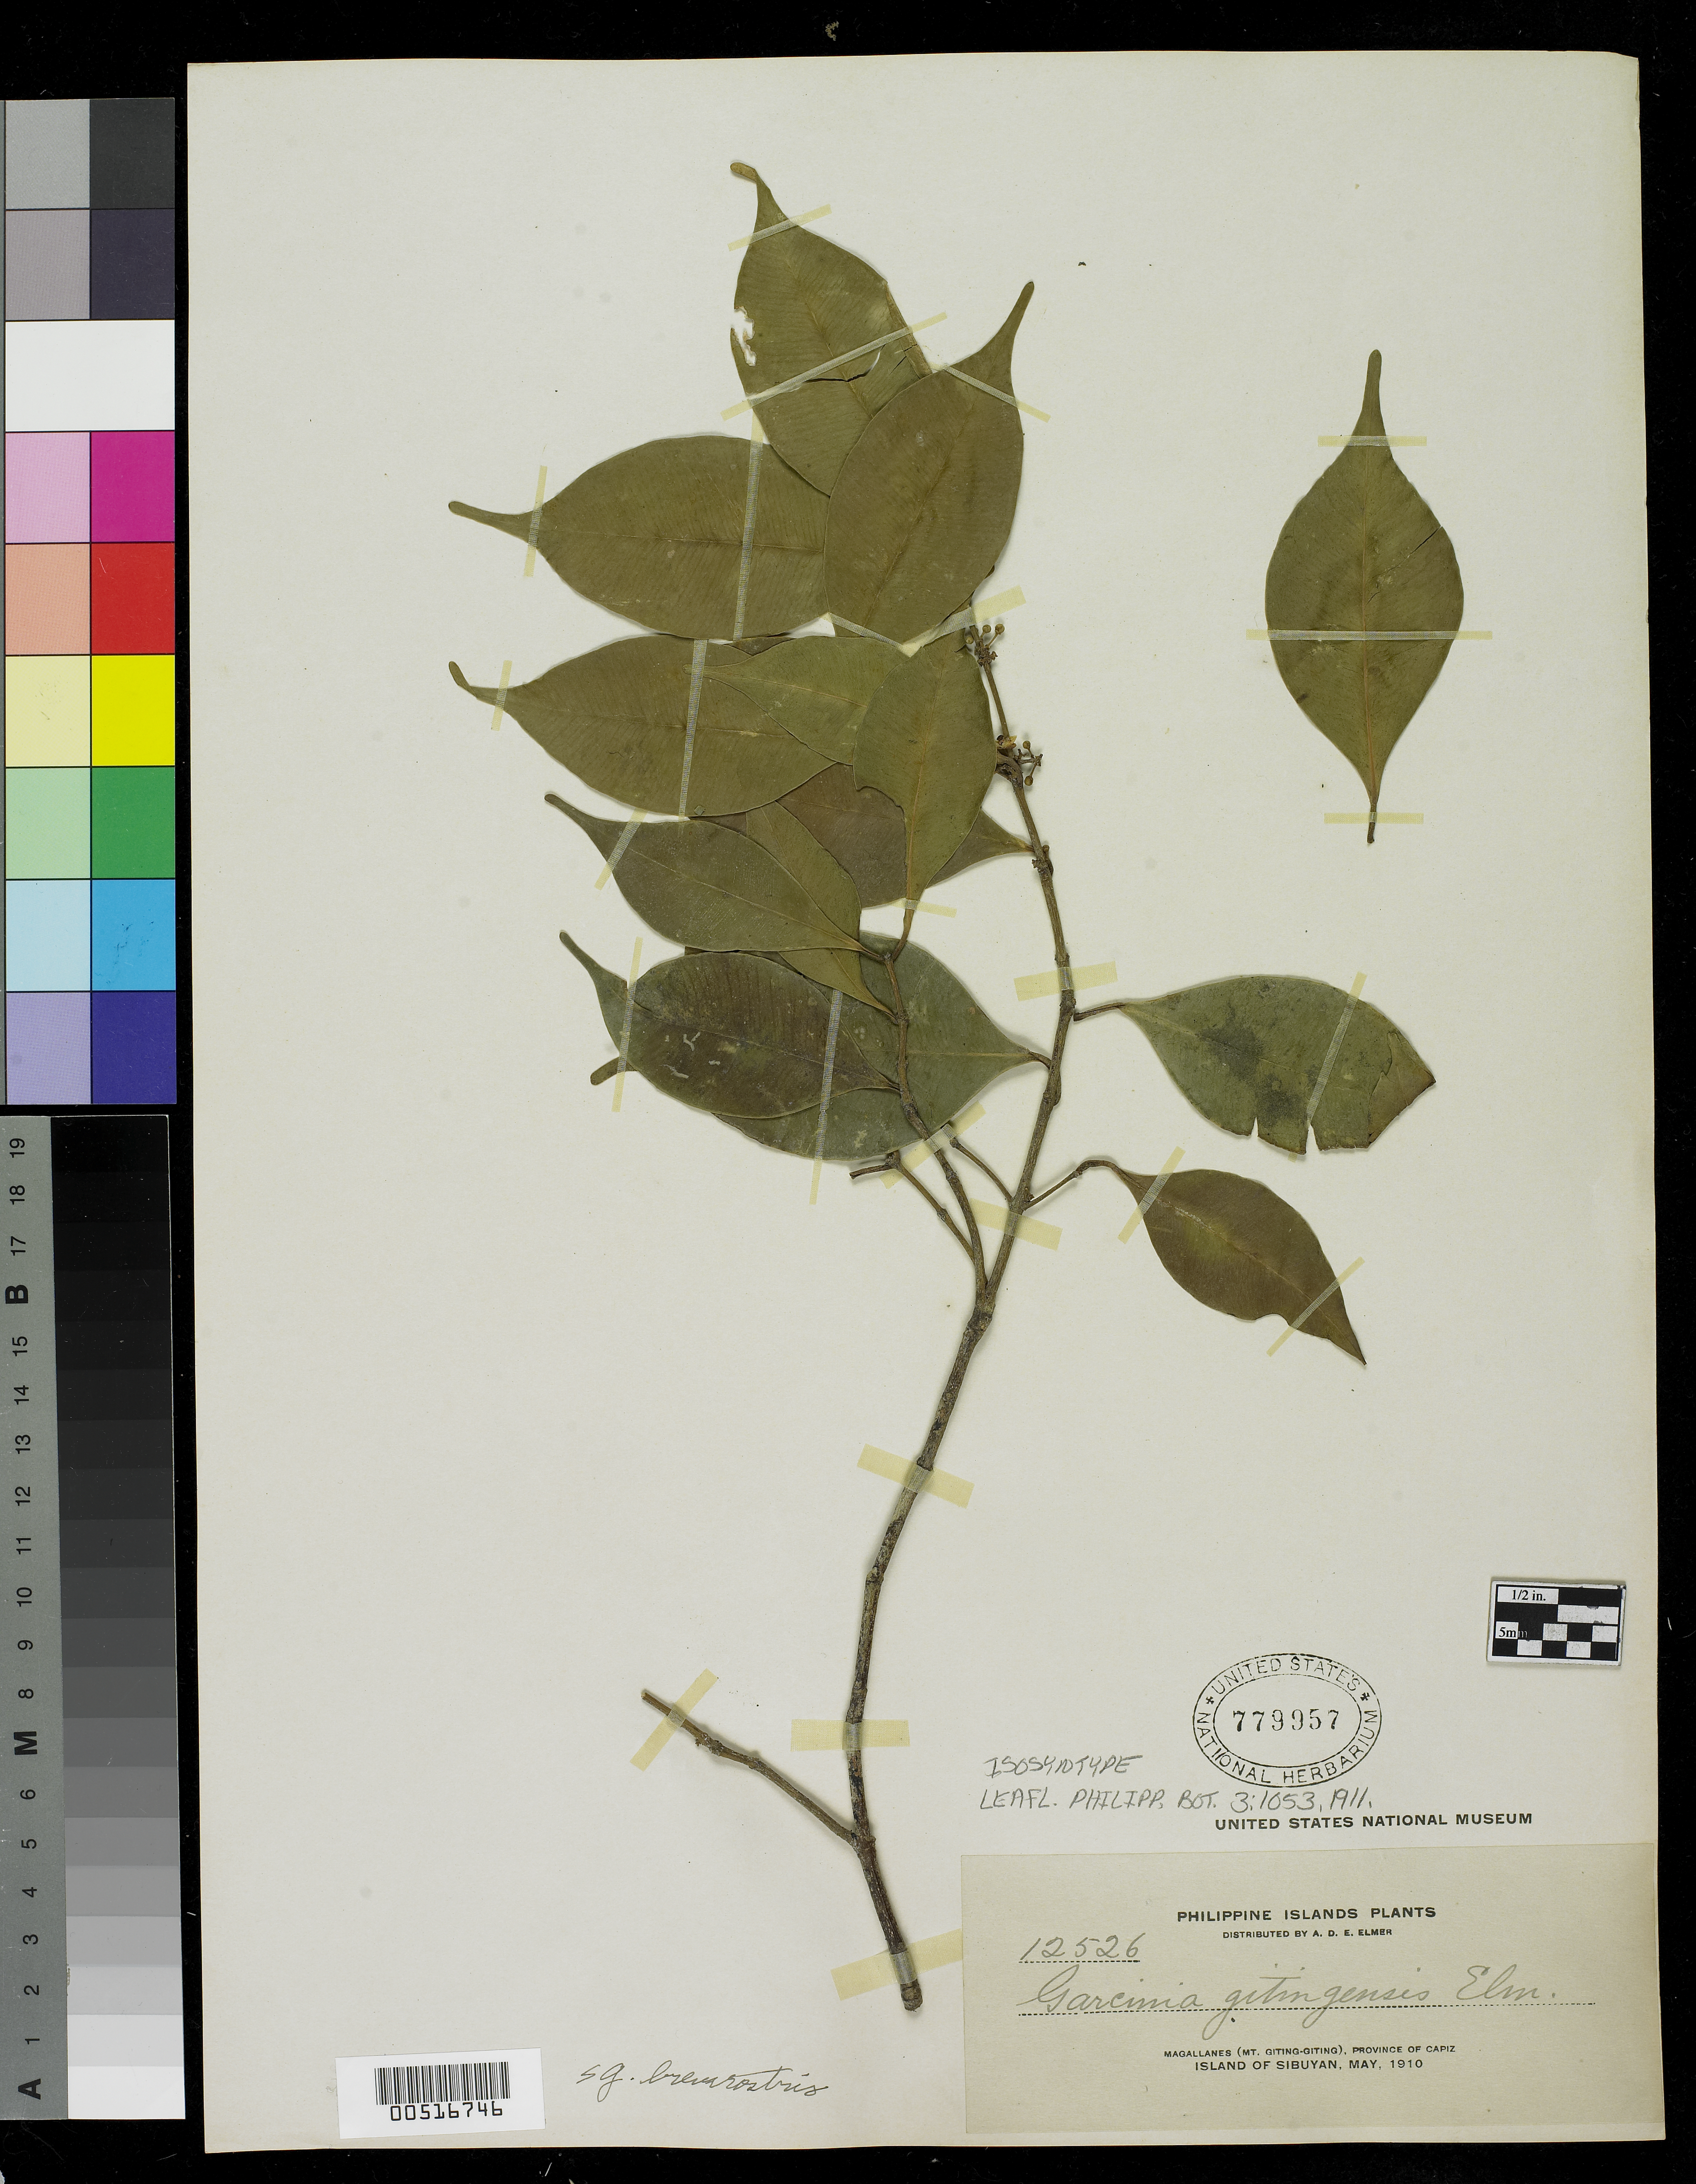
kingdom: Plantae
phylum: Tracheophyta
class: Magnoliopsida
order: Malpighiales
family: Clusiaceae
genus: Garcinia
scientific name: Garcinia gitingensis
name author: Elmer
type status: Isosyntype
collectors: A. D. E. Elmer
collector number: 12526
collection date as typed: May 1910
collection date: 1910-05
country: Philippines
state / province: Mimaropa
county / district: Romblon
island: Sibuyan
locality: Magallanes, Mt. Giting-Giting.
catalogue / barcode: US 779957